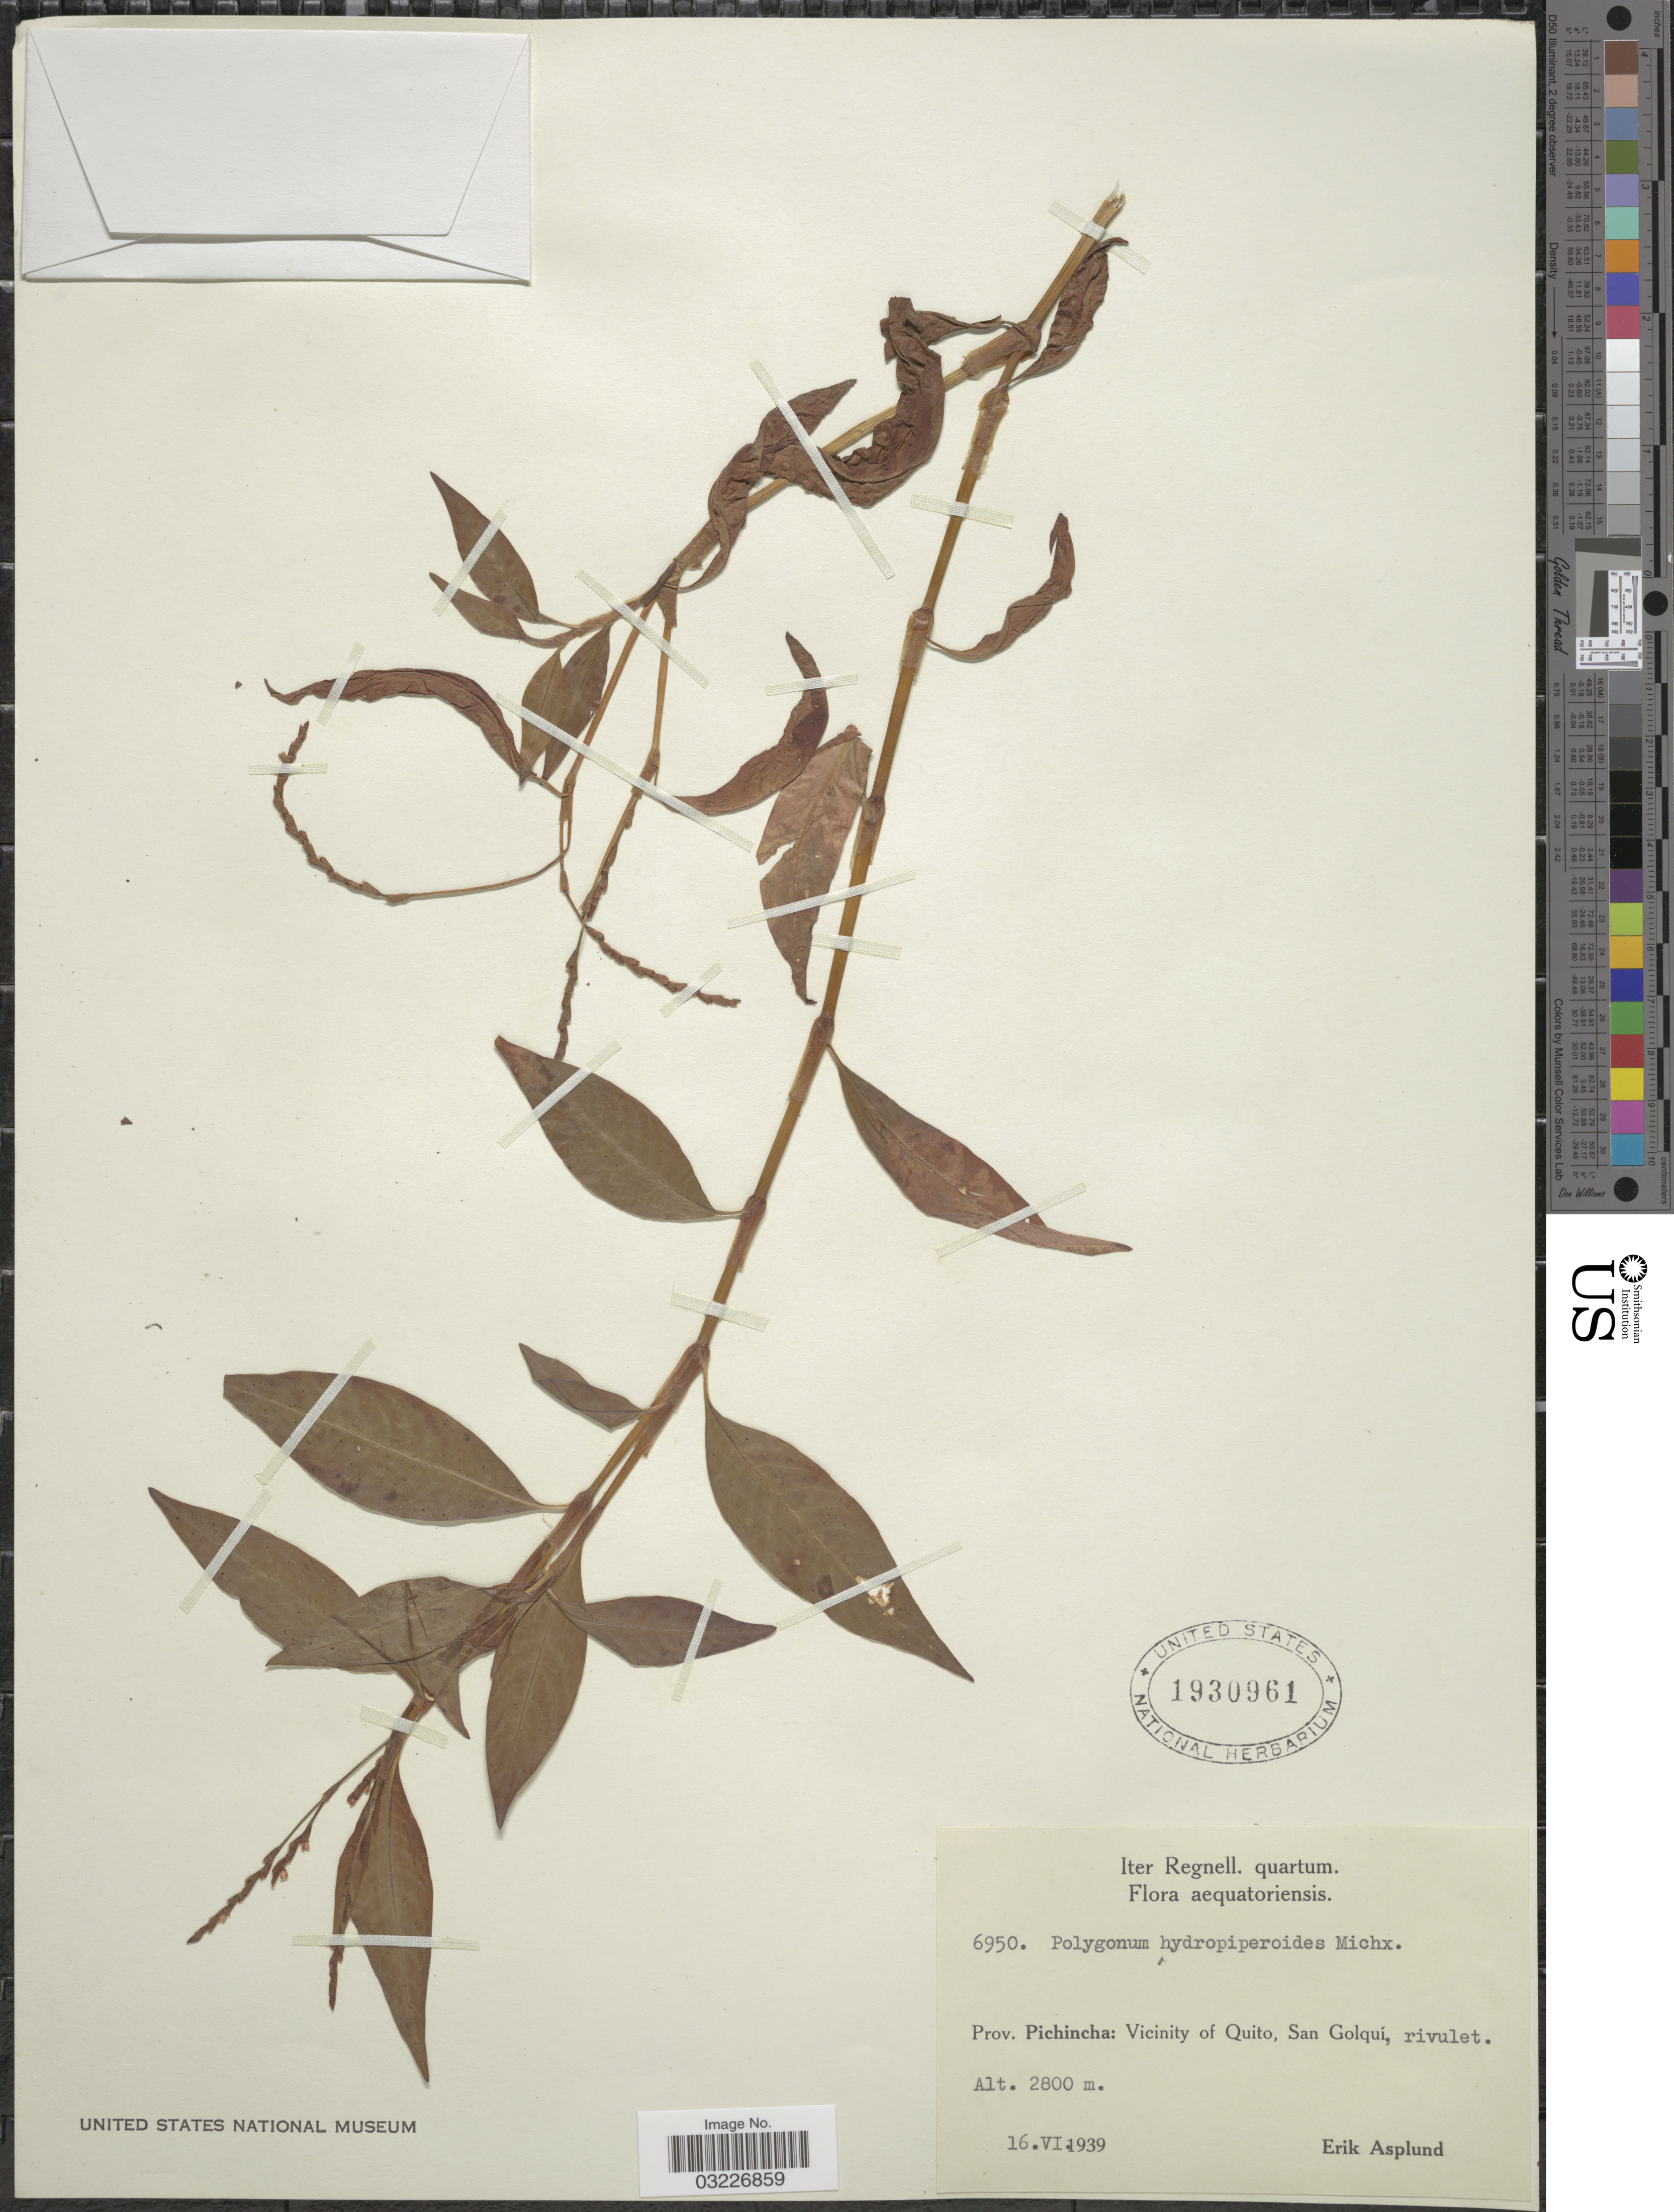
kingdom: Plantae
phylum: Tracheophyta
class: Magnoliopsida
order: Caryophyllales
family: Polygonaceae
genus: Polygonum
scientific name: Polygonum hydropiperoides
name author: Michx.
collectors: E. Asplund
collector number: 6950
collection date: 1939-06-16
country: Ecuador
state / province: Pichincha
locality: Aequatoriensis, Vicinity of Quito, San Golquí.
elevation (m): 2800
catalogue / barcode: US 1930961